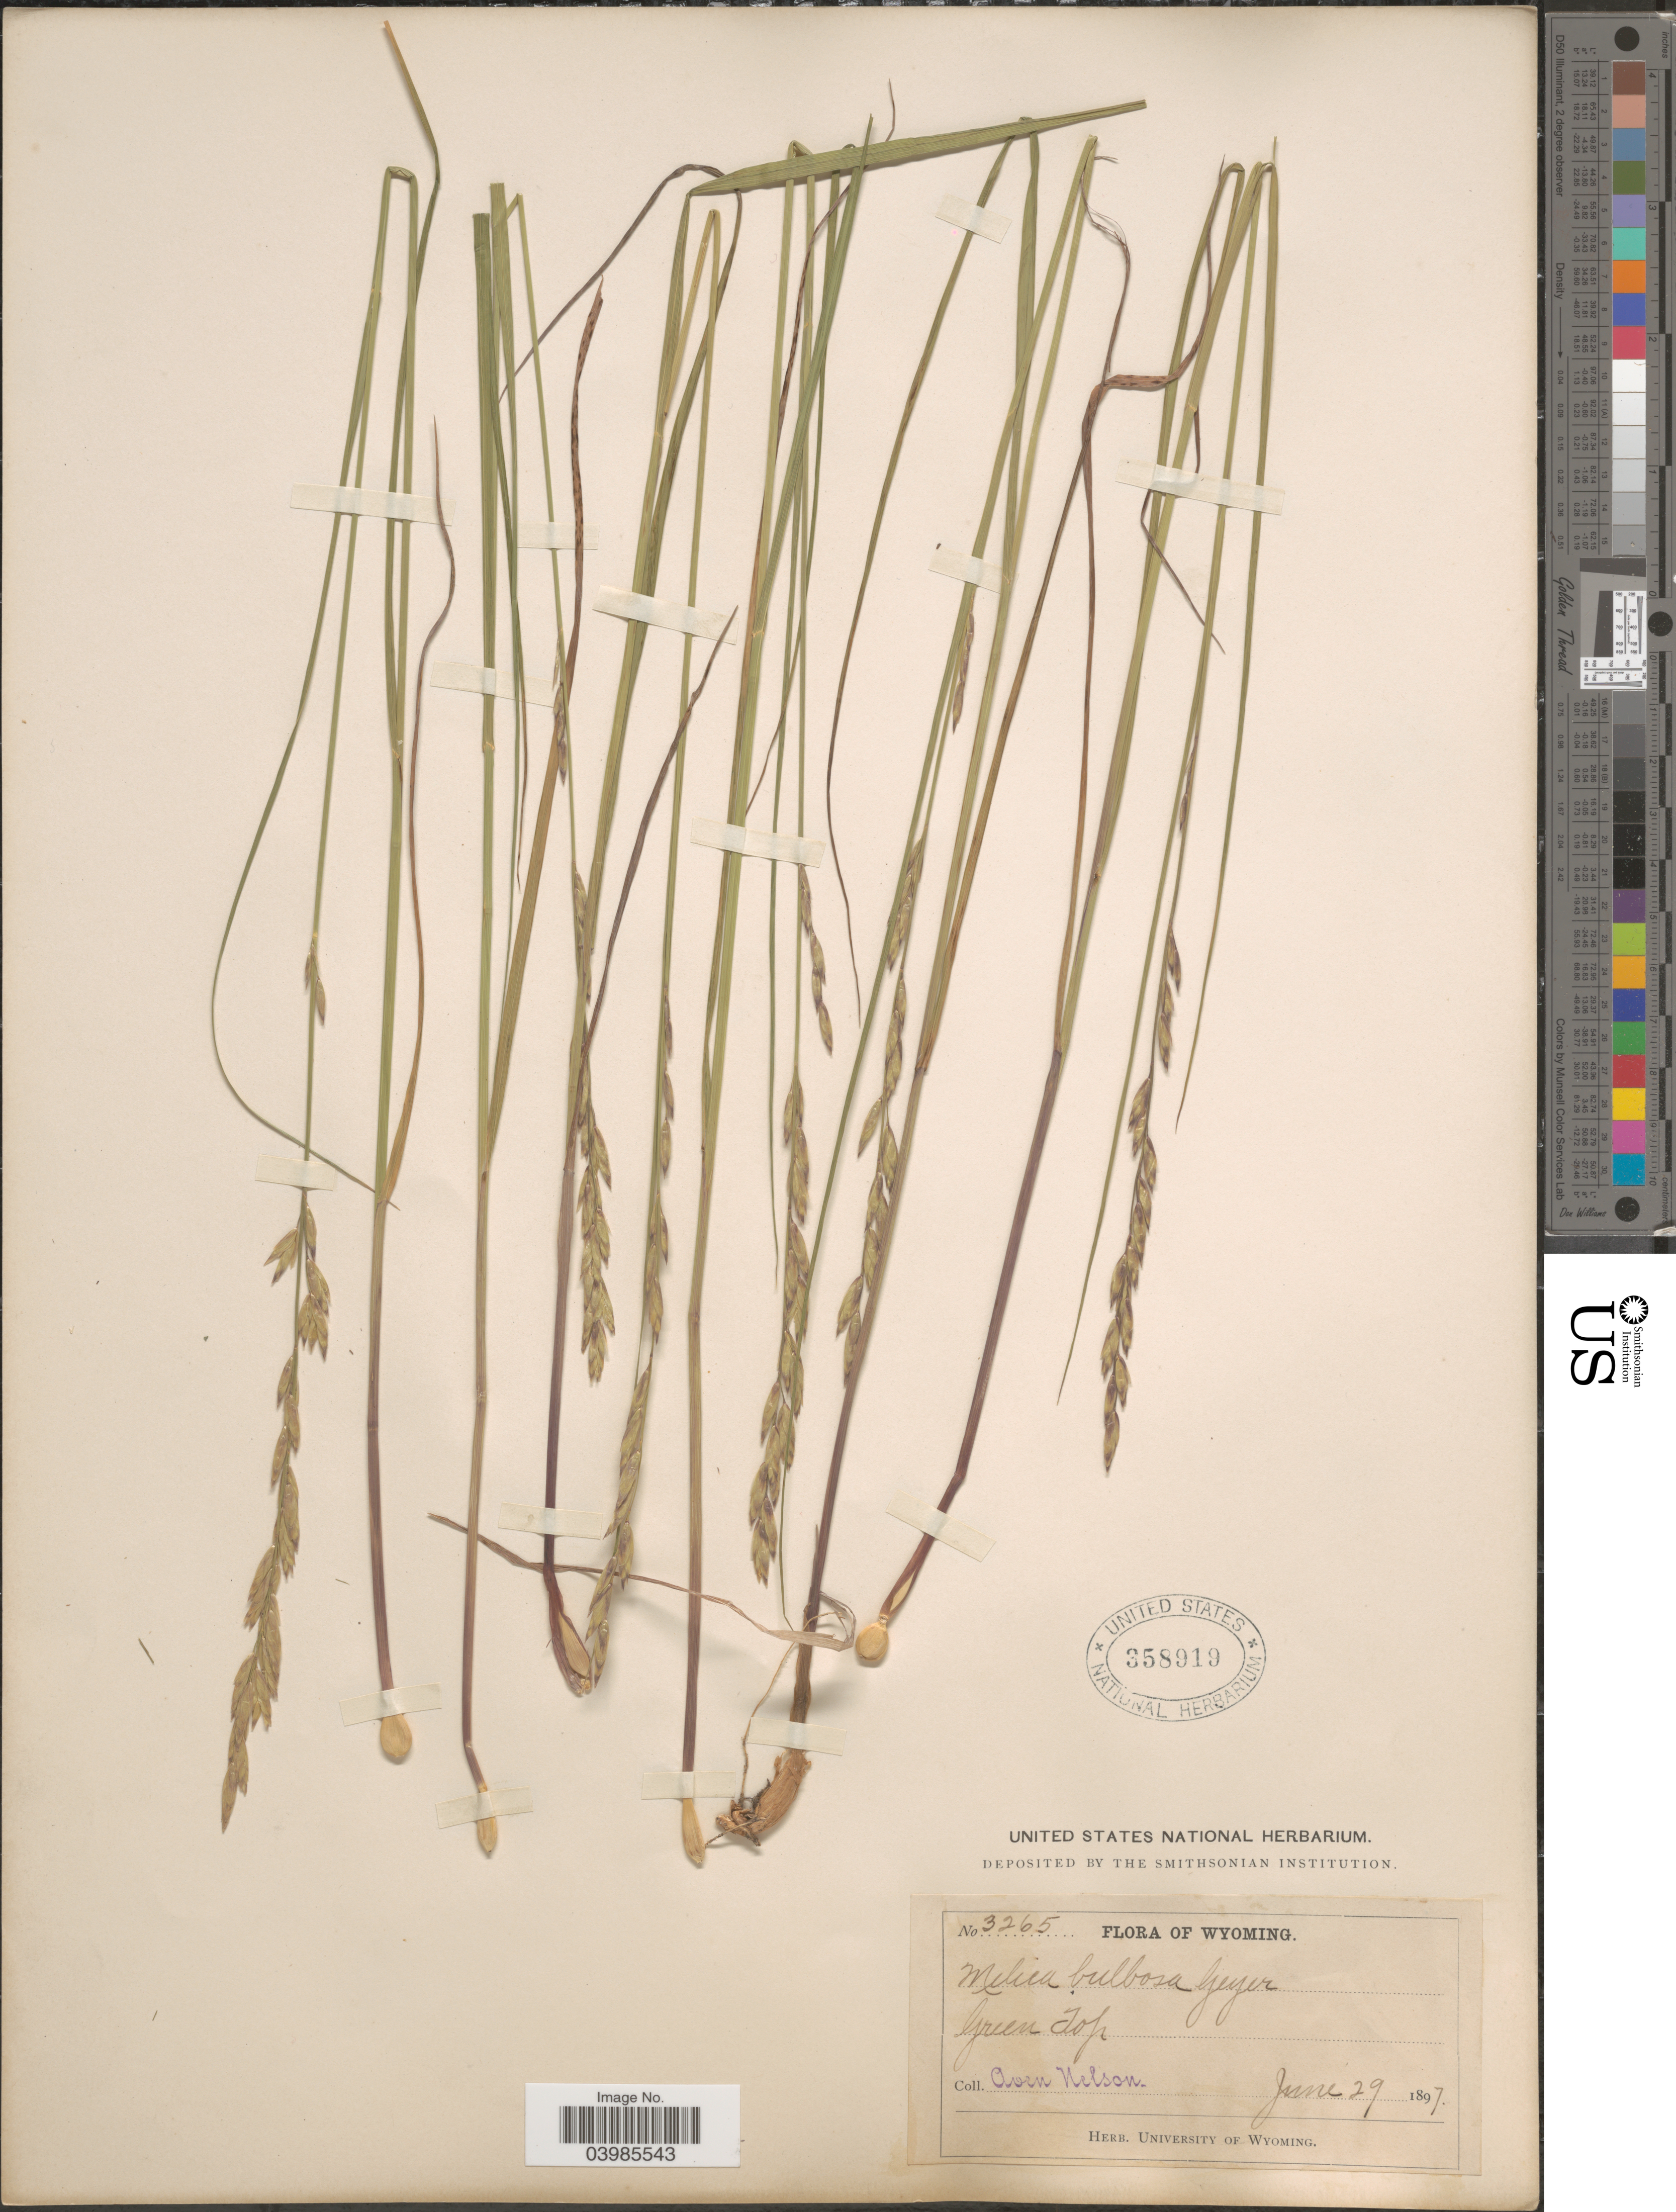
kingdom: Plantae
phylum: Tracheophyta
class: Liliopsida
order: Poales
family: Poaceae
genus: Melica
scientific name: Melica bulbosa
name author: Geyer ex Porter & J.M. Coult.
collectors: A. Nelson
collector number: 3265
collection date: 1897-06-29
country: United States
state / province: Wyoming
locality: Green Top.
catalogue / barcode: US 358919